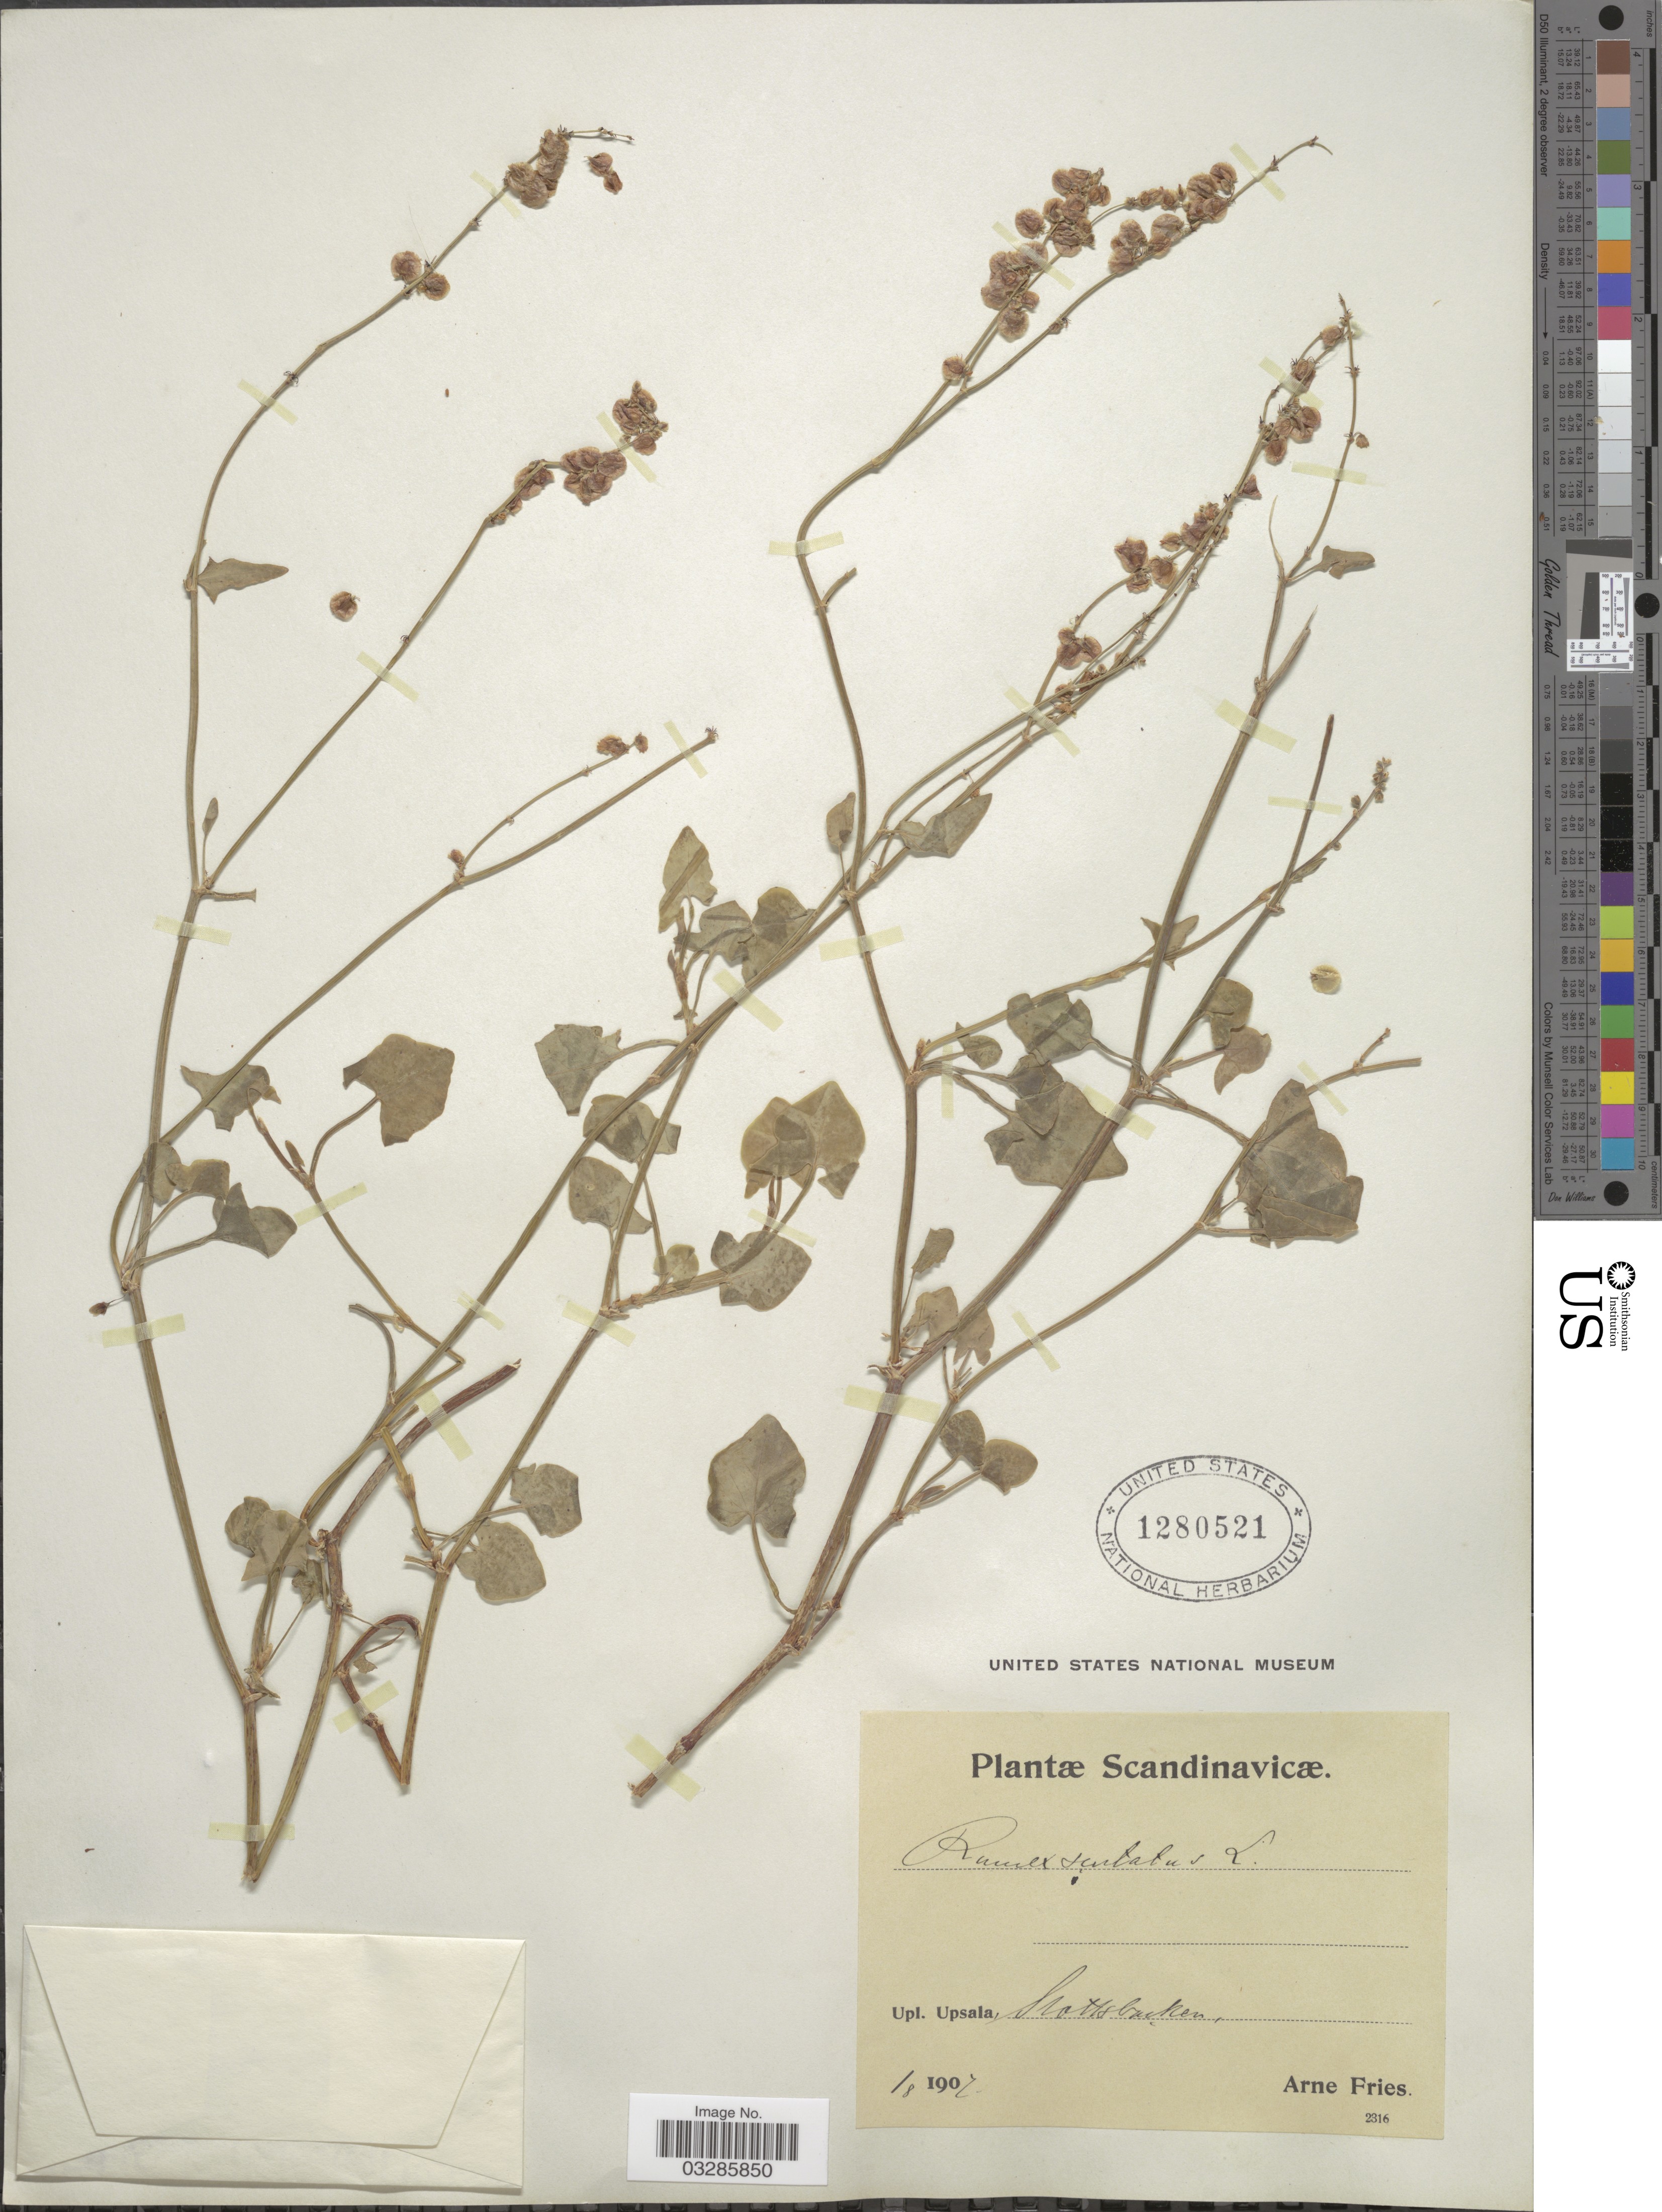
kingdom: Plantae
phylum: Tracheophyta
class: Magnoliopsida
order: Caryophyllales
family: Polygonaceae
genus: Rumex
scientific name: Rumex scutatus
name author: L.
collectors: E. A. Fries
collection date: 1907-08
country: Sweden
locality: Scandinavicæ, Upl. Upsala, Slottsbacken.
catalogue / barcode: US 1280521